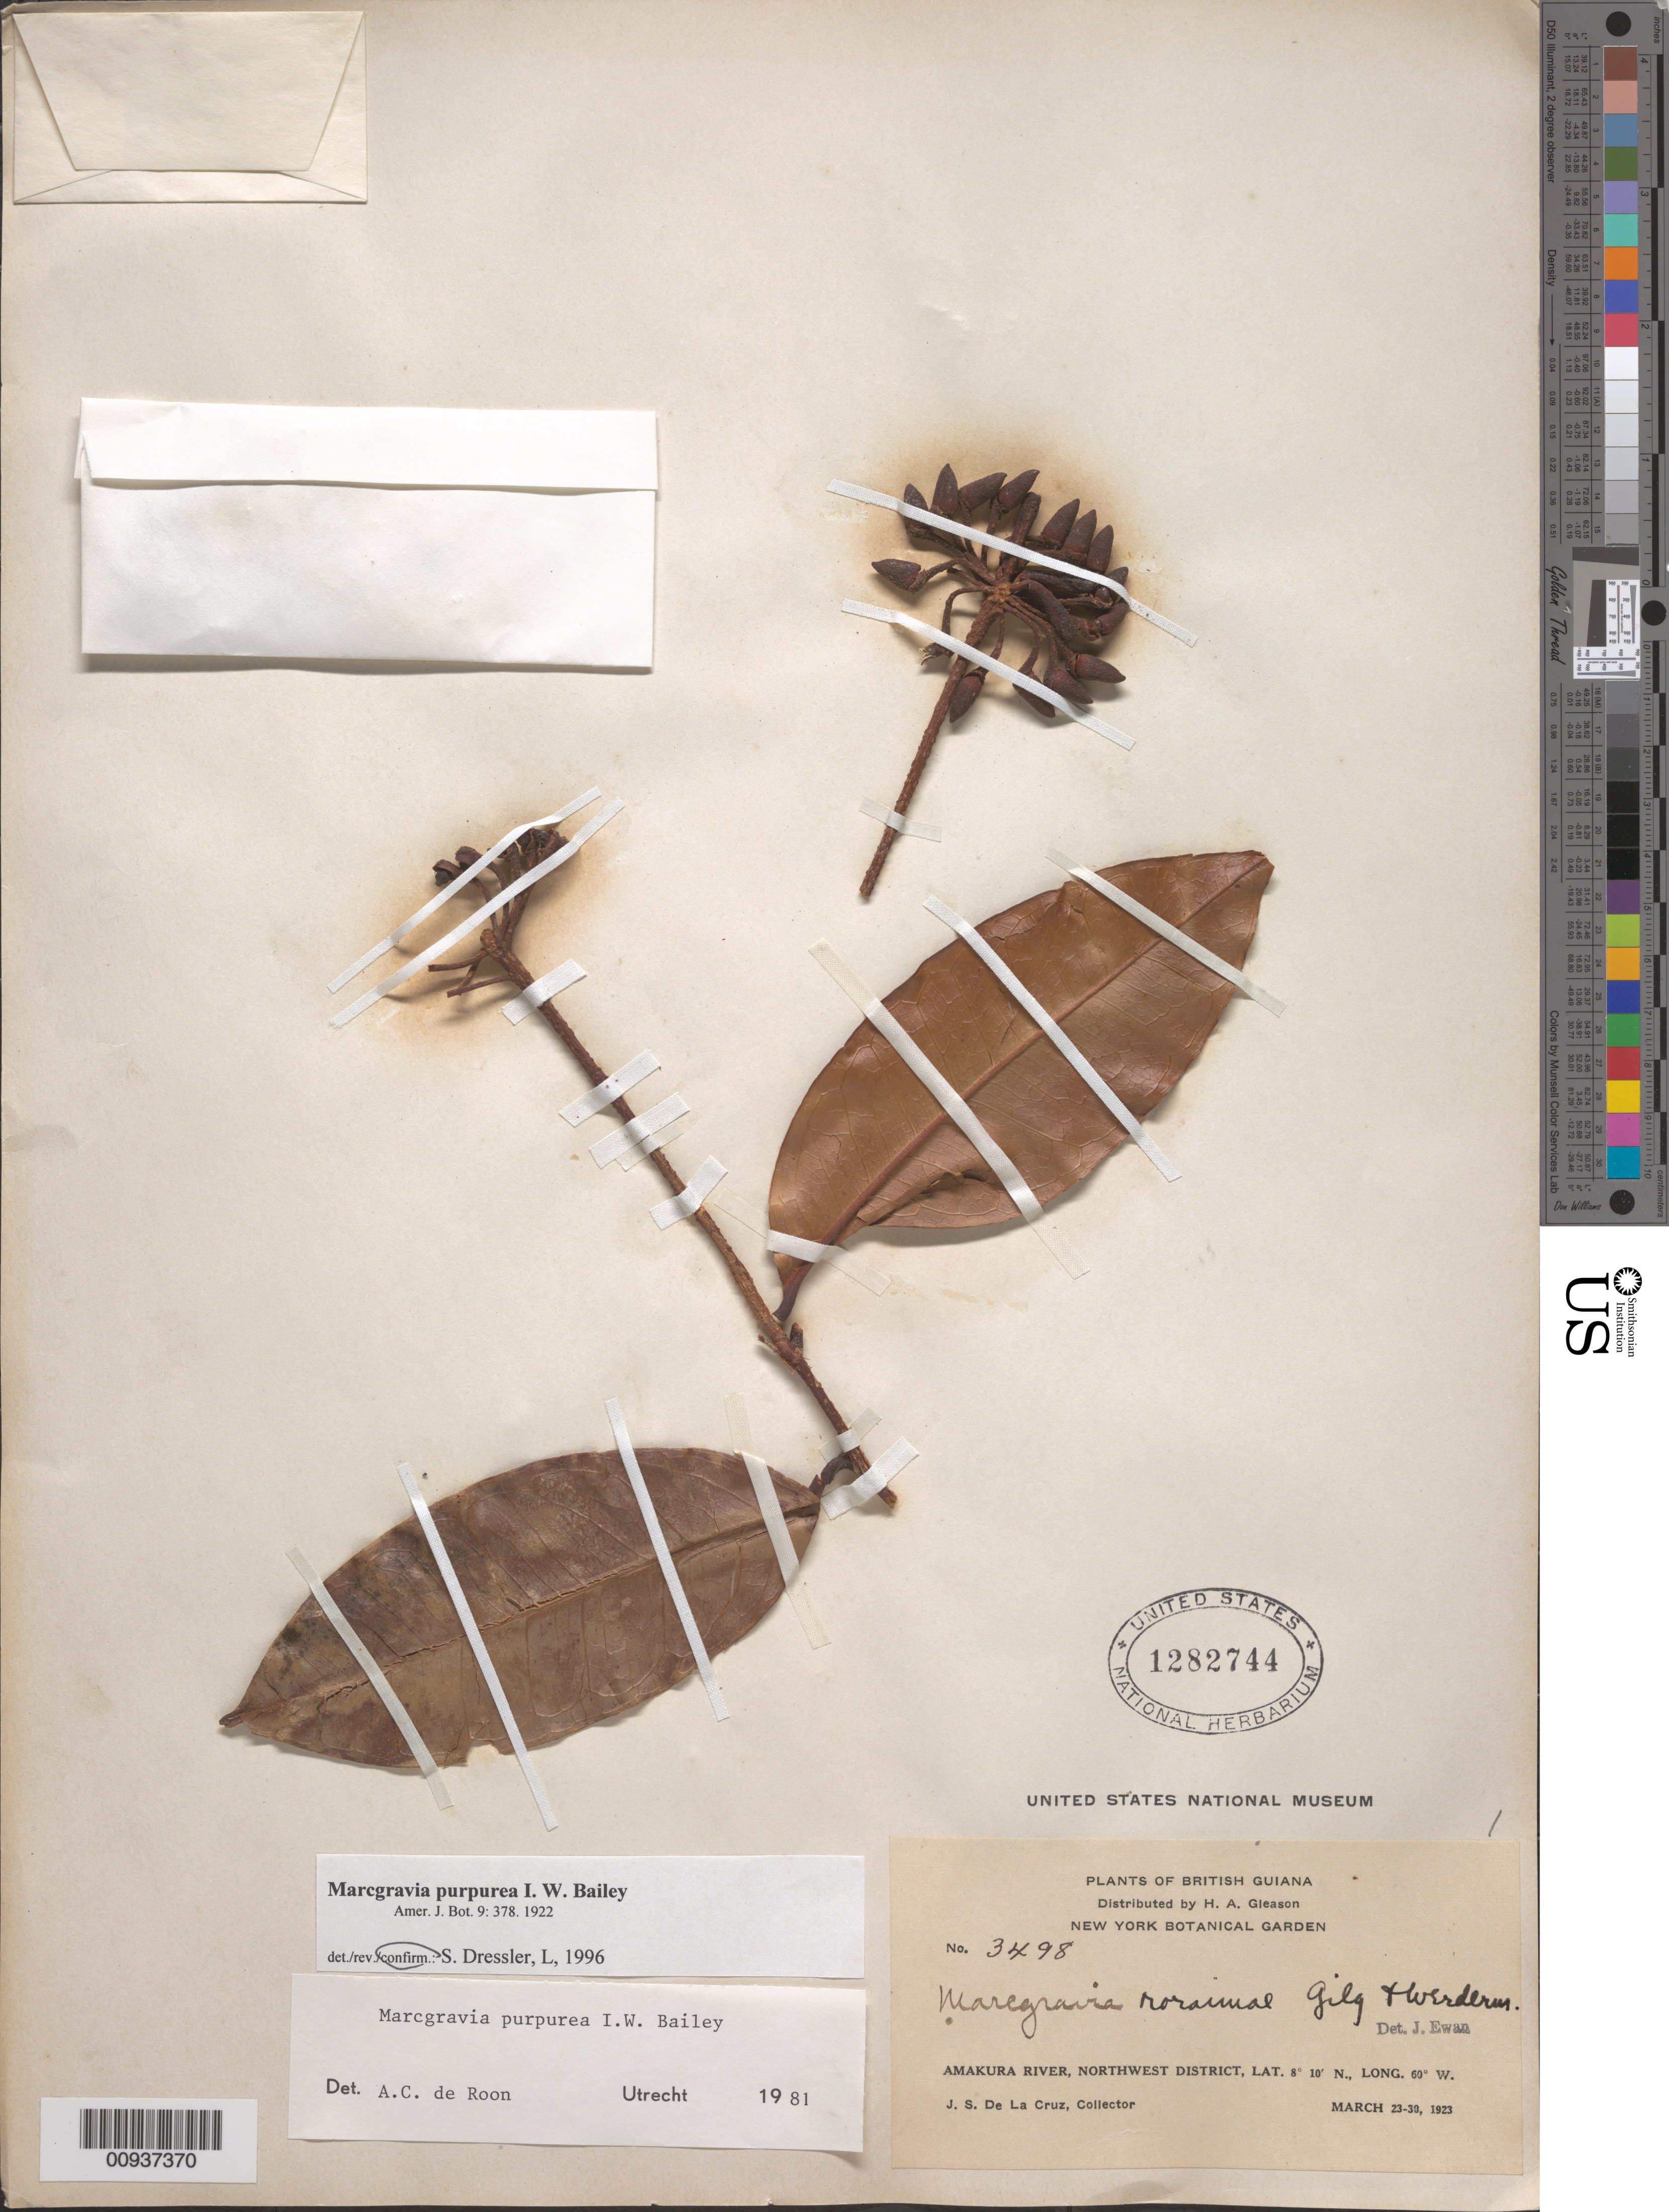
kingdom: Plantae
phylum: Tracheophyta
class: Magnoliopsida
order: Ericales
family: Marcgraviaceae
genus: Marcgravia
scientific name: Marcgravia purpurea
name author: I.W. Bailey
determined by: Dressler, S., (FR), Forschungsinstitut Und Naturmuseum Senckenberg (GERMANY)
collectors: J. S. de la Cruz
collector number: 3498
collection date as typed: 23-Mar-23 to 30-Mar-23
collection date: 1923-03-23/1923-03-30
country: Guyana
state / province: Barima-Waini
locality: Amakura R., NW District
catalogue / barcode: US 1282744